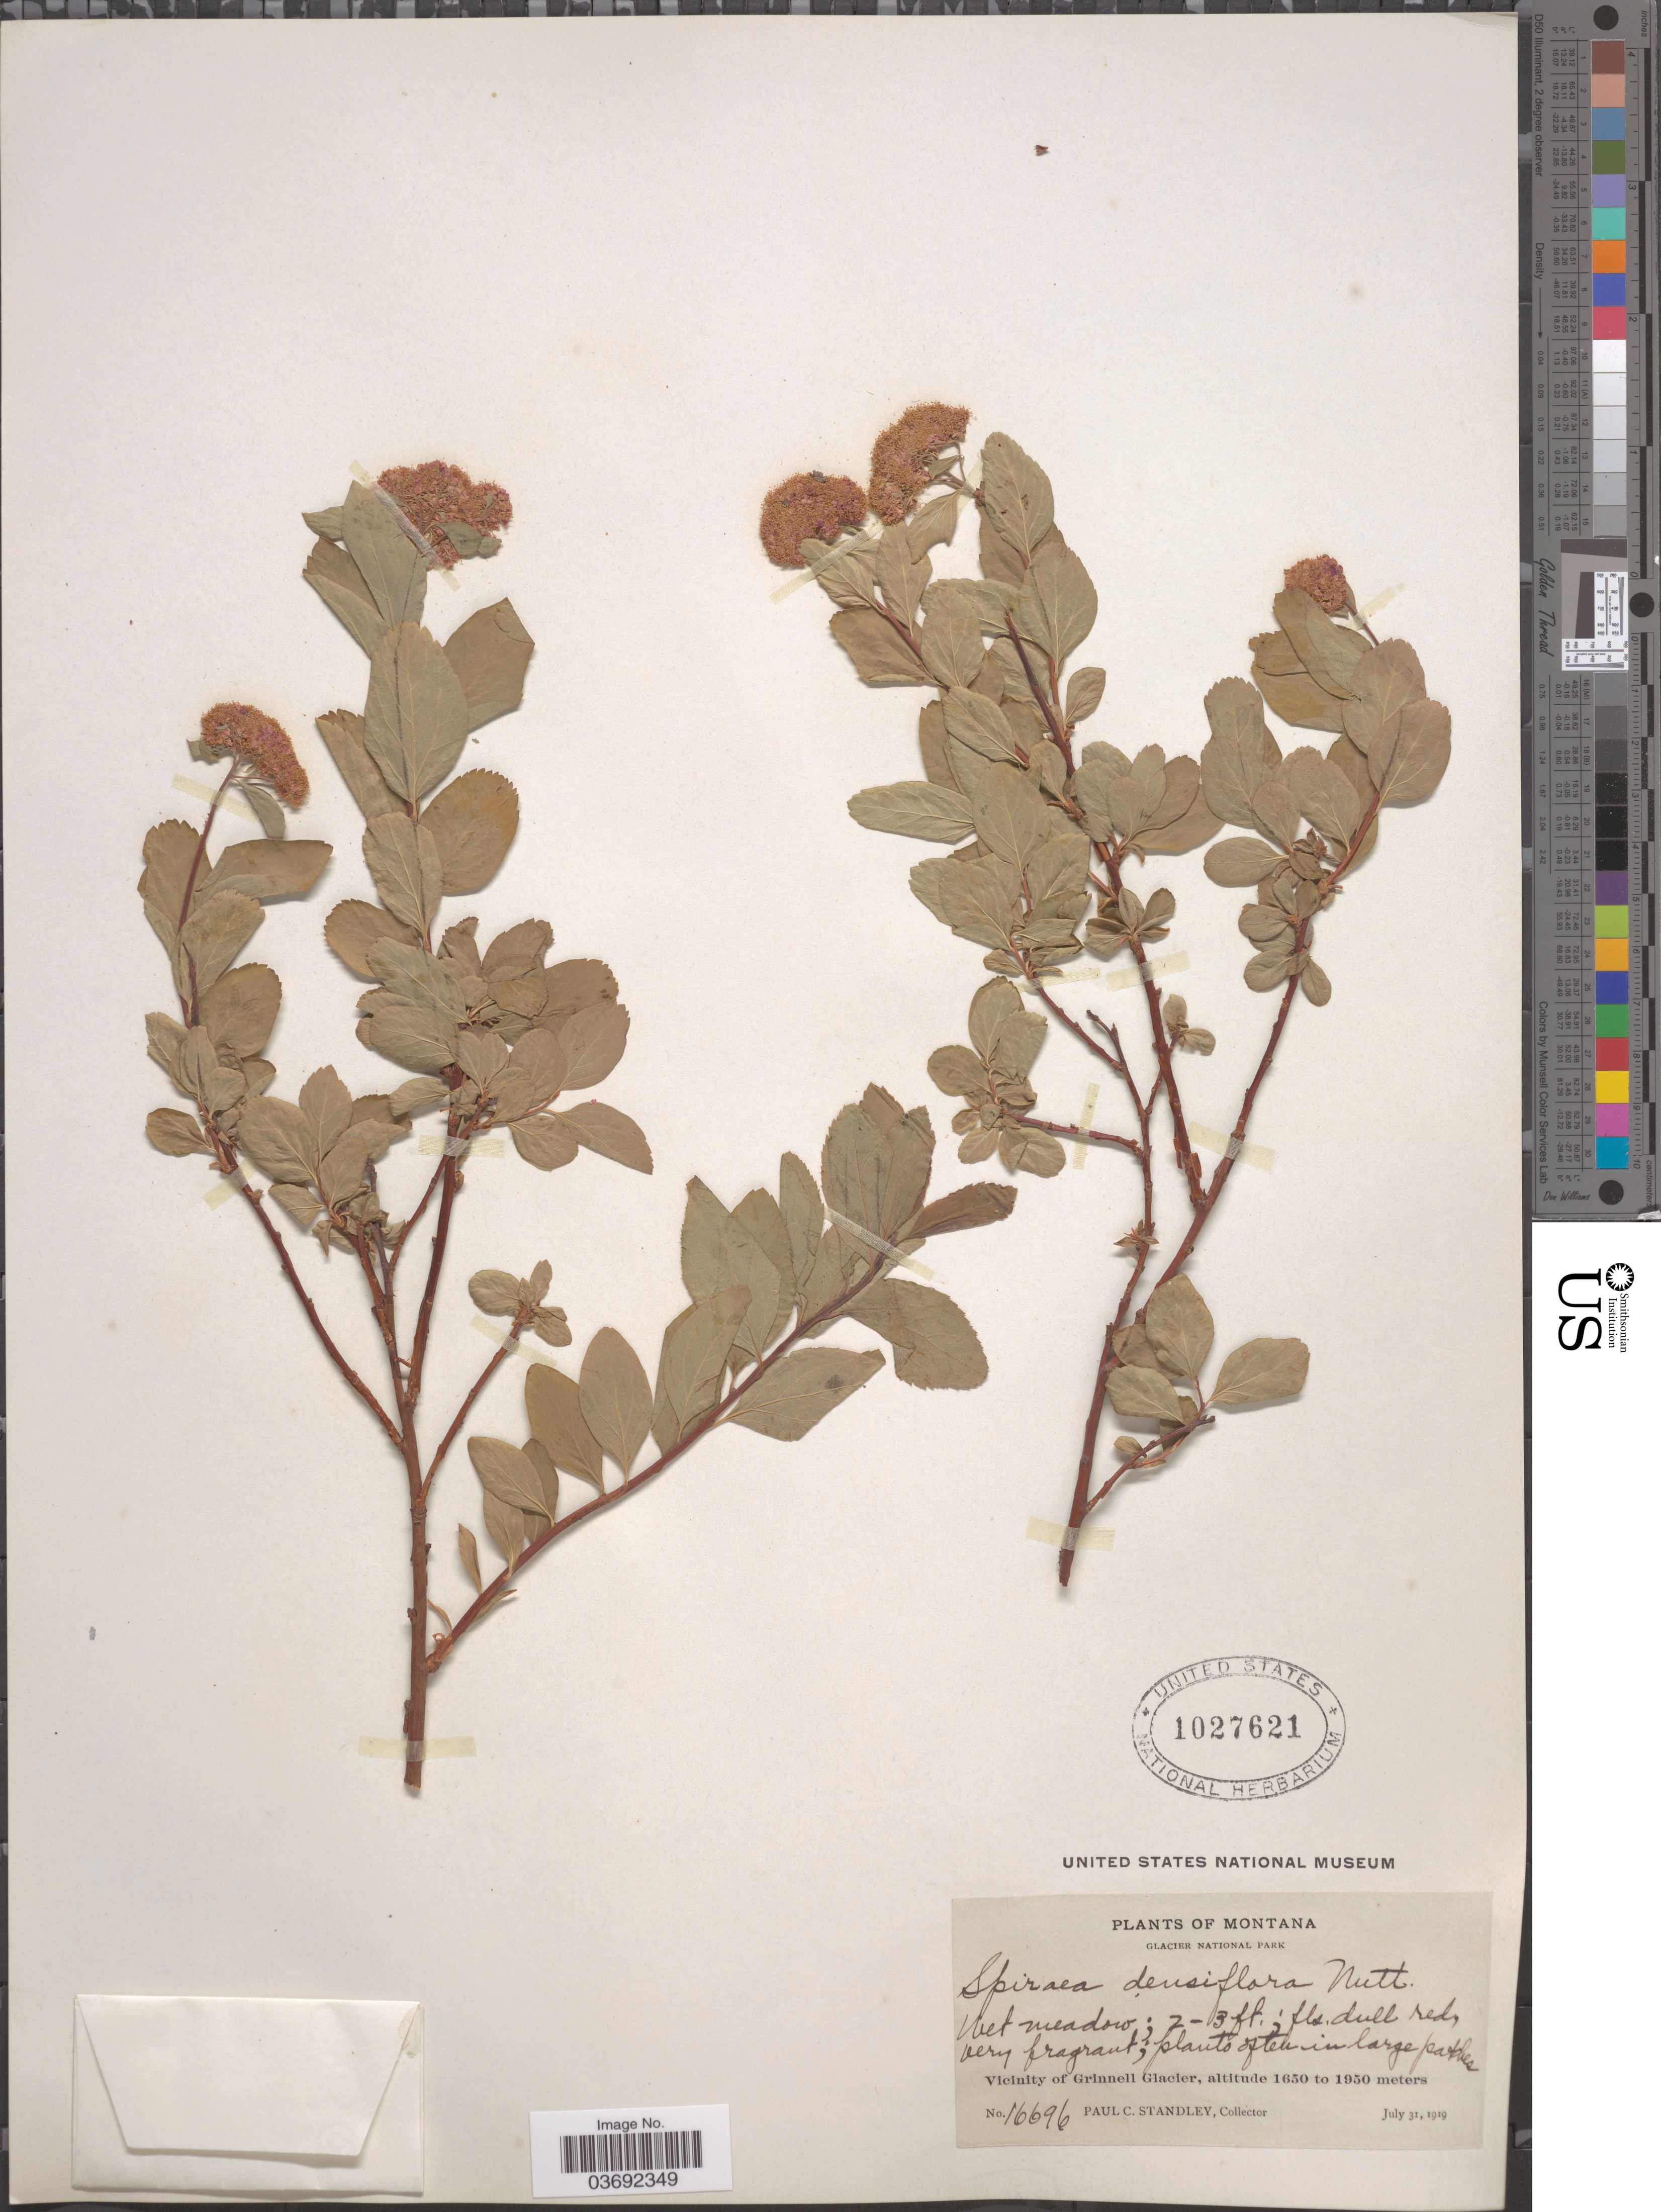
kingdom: Plantae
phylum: Tracheophyta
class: Magnoliopsida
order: Rosales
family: Rosaceae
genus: Spiraea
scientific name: Spiraea densiflora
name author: Nutt. ex Greenm.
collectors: P. C. Standley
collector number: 16696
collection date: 1919-07-31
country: United States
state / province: Montana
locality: Glacier National Park. Vicinity of Grinnell Glacier.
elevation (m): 1650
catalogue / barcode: US 1027621